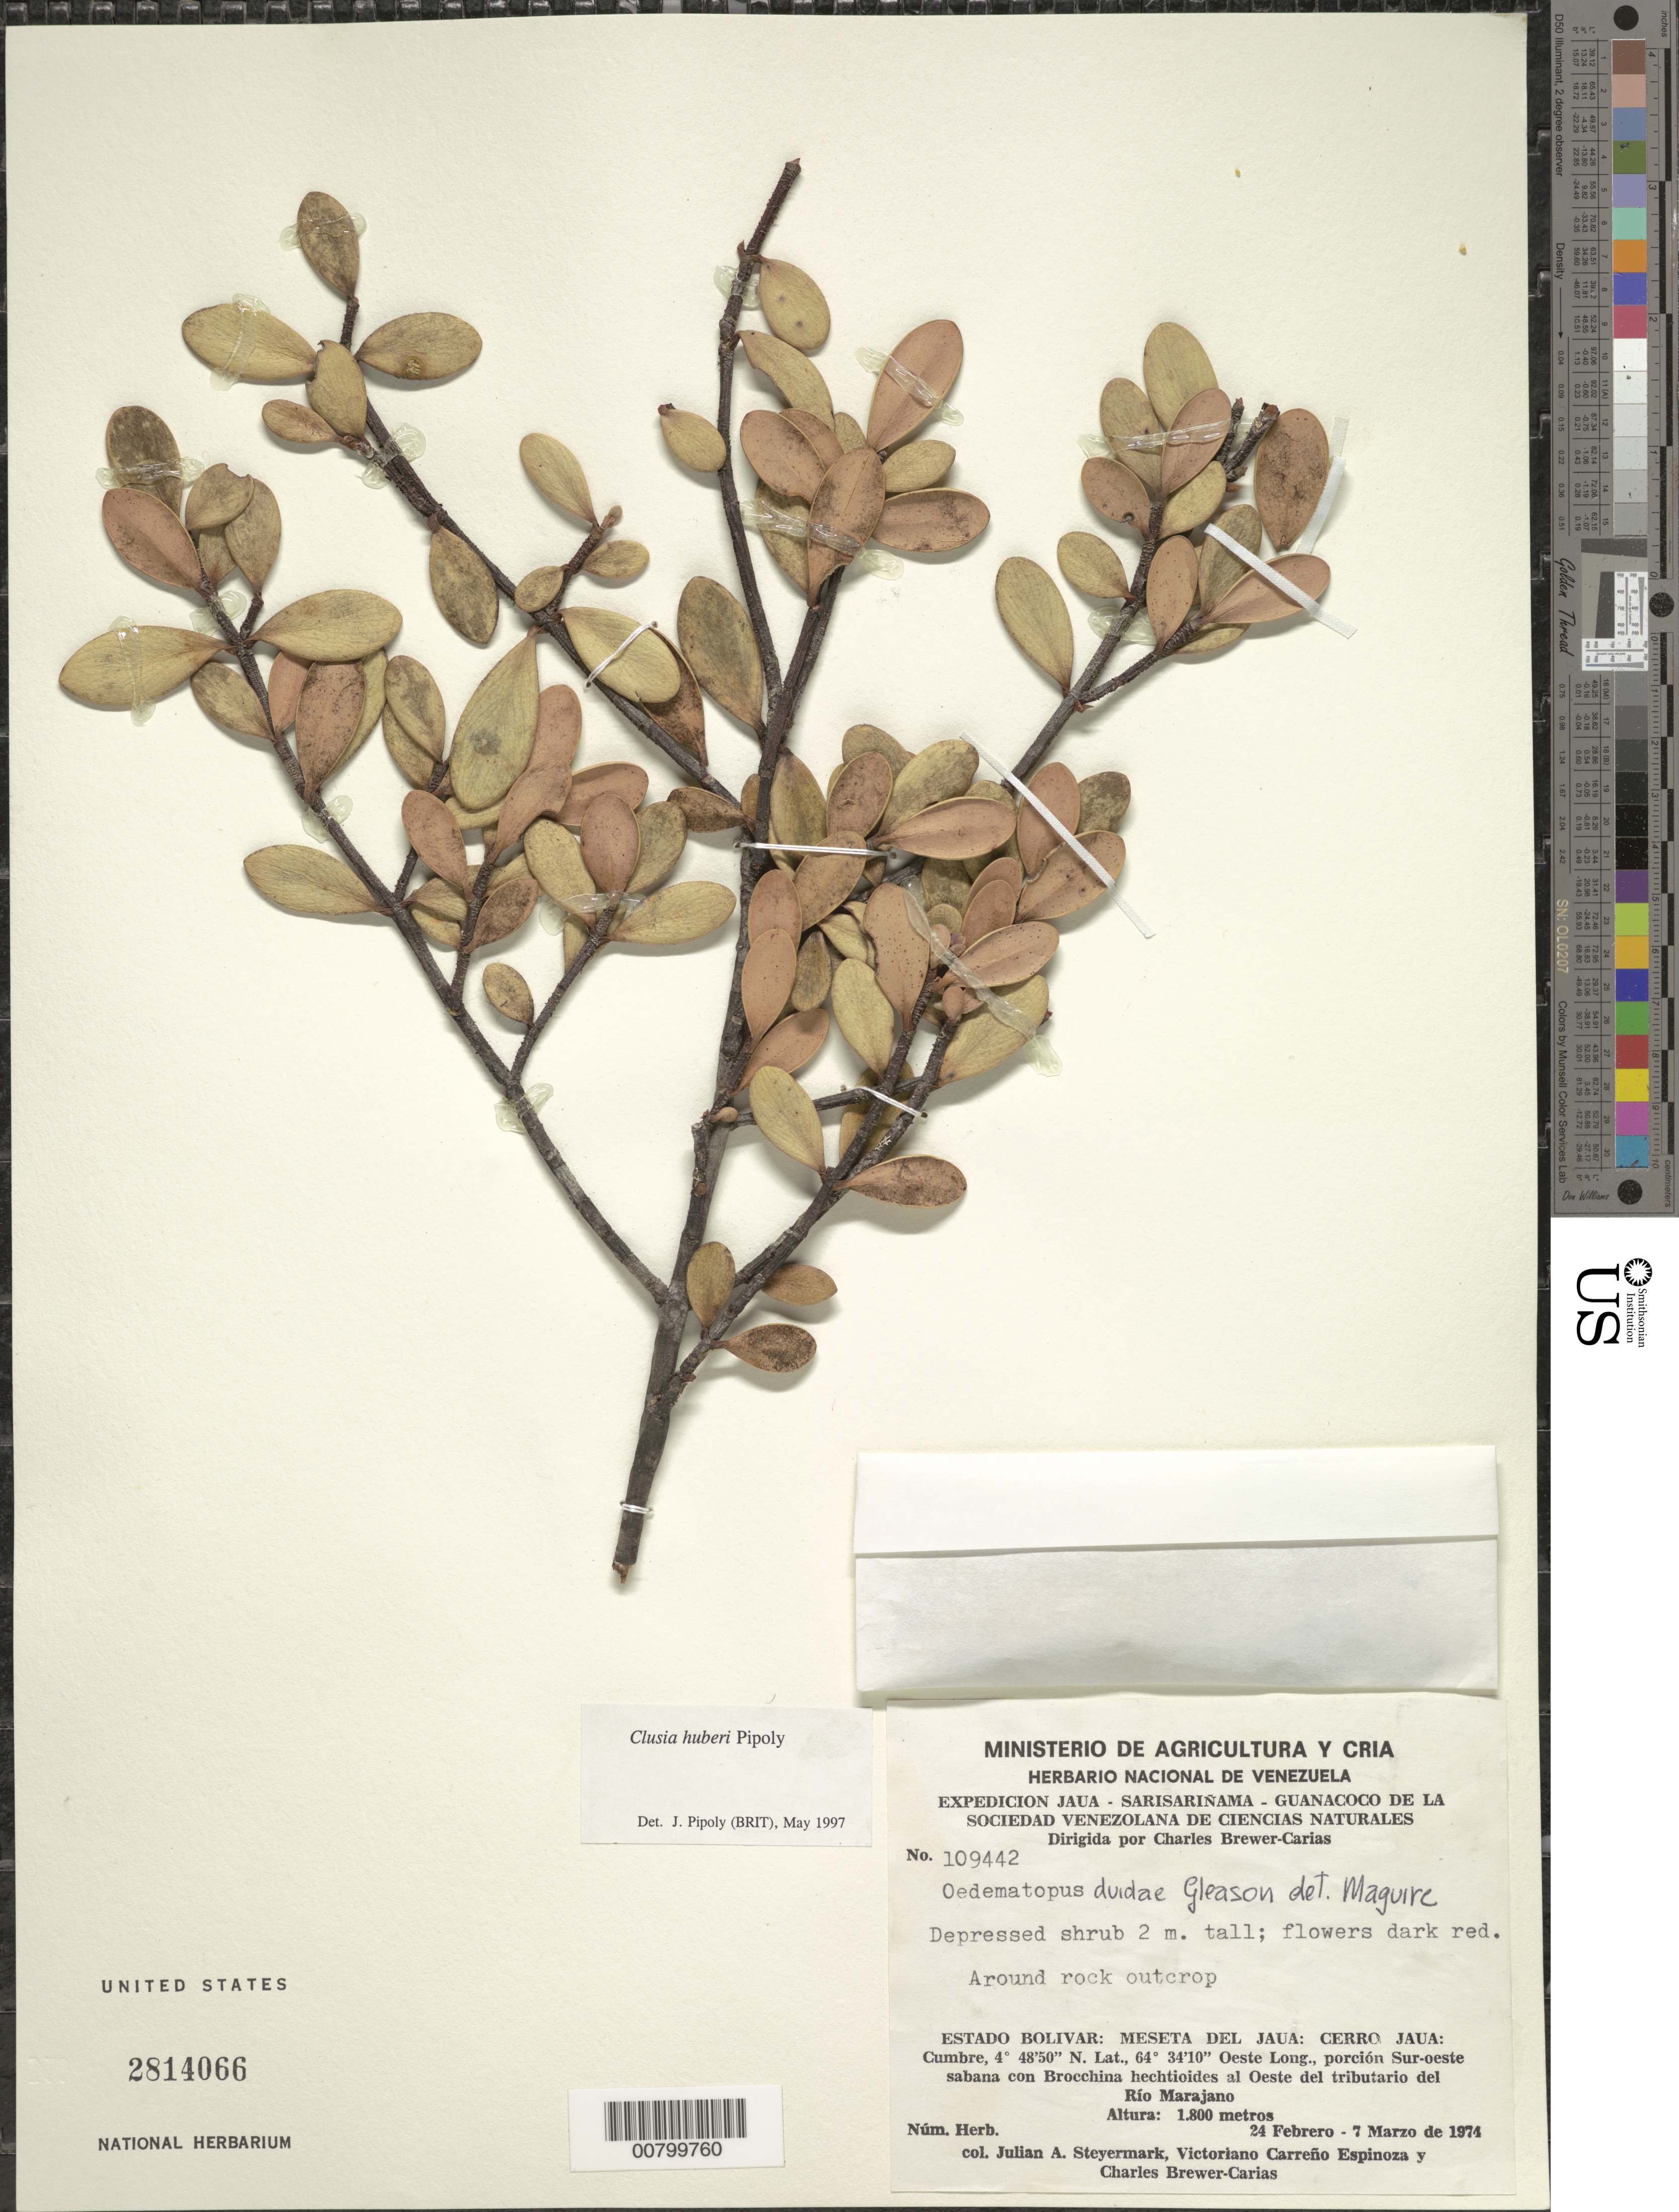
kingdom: Plantae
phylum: Tracheophyta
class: Magnoliopsida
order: Malpighiales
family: Clusiaceae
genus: Clusia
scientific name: Clusia huberi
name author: Pipoly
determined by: Pipoly, J. J., III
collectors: J. Steyermark, V. Carreño E. & C. Brewer-Carias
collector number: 109442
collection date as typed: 24-Feb-74 to 7-Mar-74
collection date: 1974-02-24/1974-03-07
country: Venezuela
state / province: Bolívar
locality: Meseta del Jaua: Cerro Jaua, Río Marajano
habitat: Around sandstone outcrops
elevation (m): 1800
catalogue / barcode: US 2814066